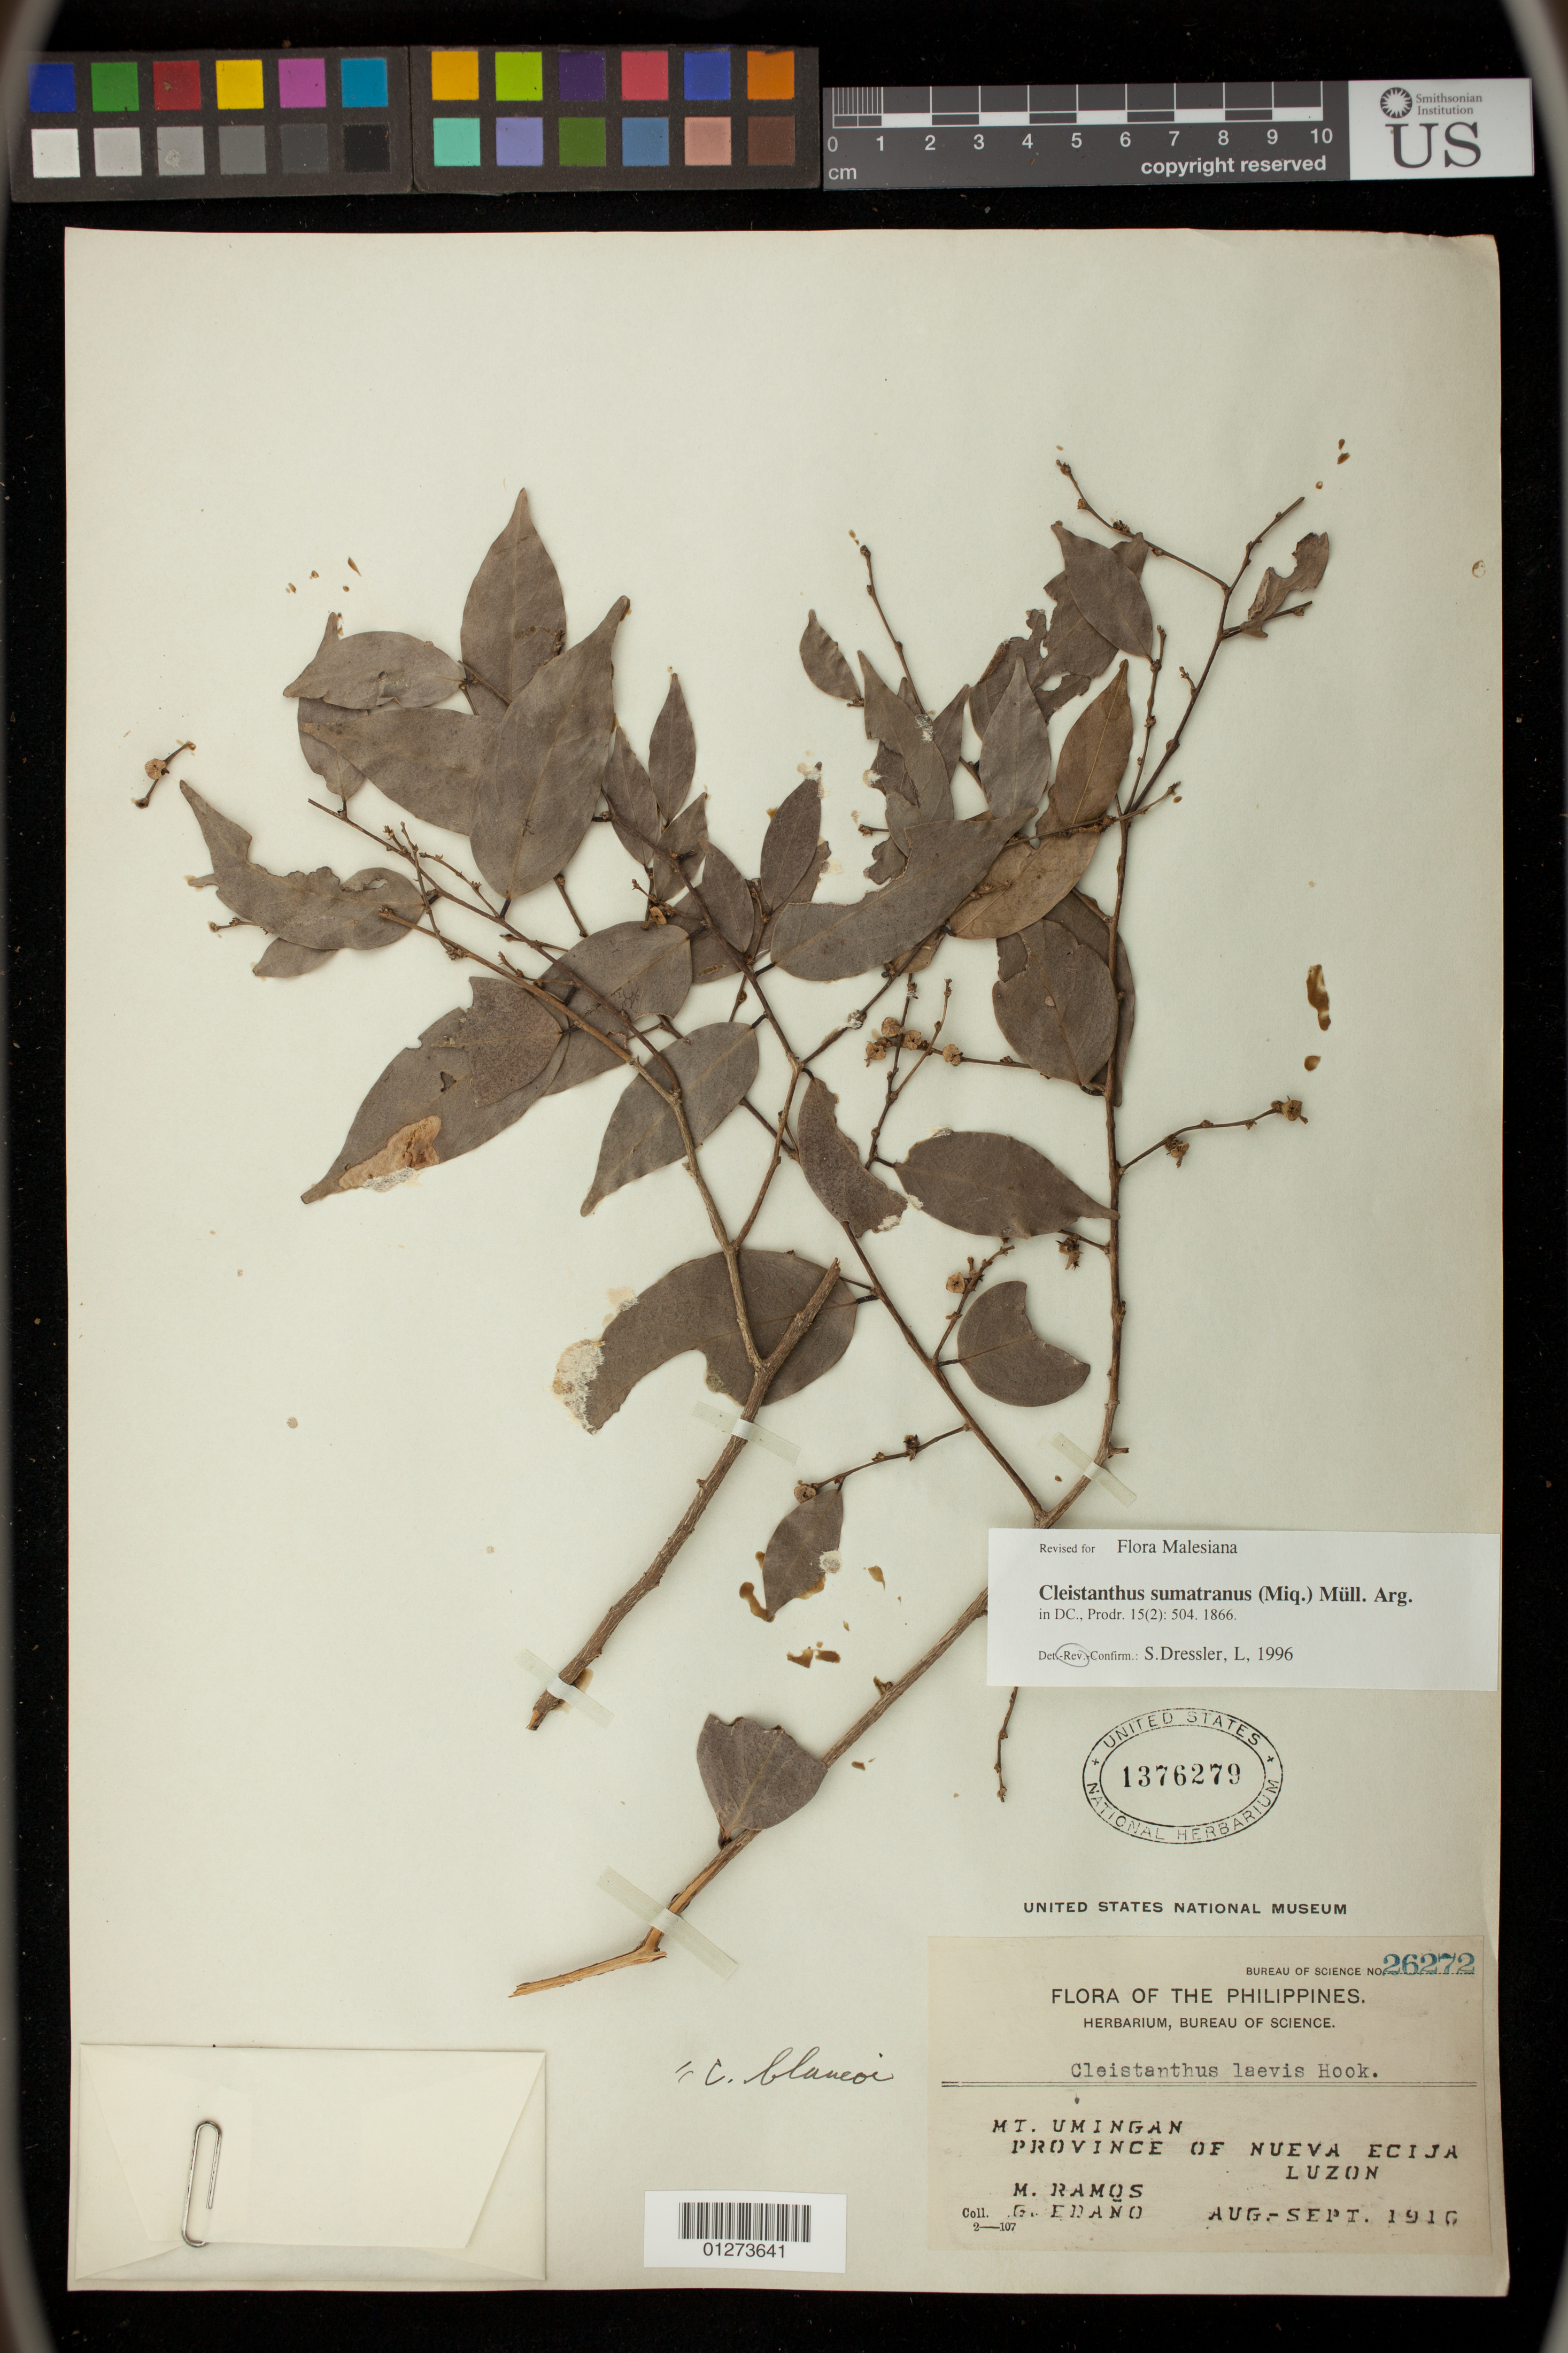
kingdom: Plantae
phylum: Tracheophyta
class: Magnoliopsida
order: Malpighiales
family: Phyllanthaceae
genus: Cleistanthus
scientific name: Cleistanthus sumatranus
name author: (Miq.) Müll. Arg.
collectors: M. Ramos & G. Edaño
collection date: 1916-08-01/1916-09-30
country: Philippines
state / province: Central Luzon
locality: Mt. Umingan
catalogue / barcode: US 1376279